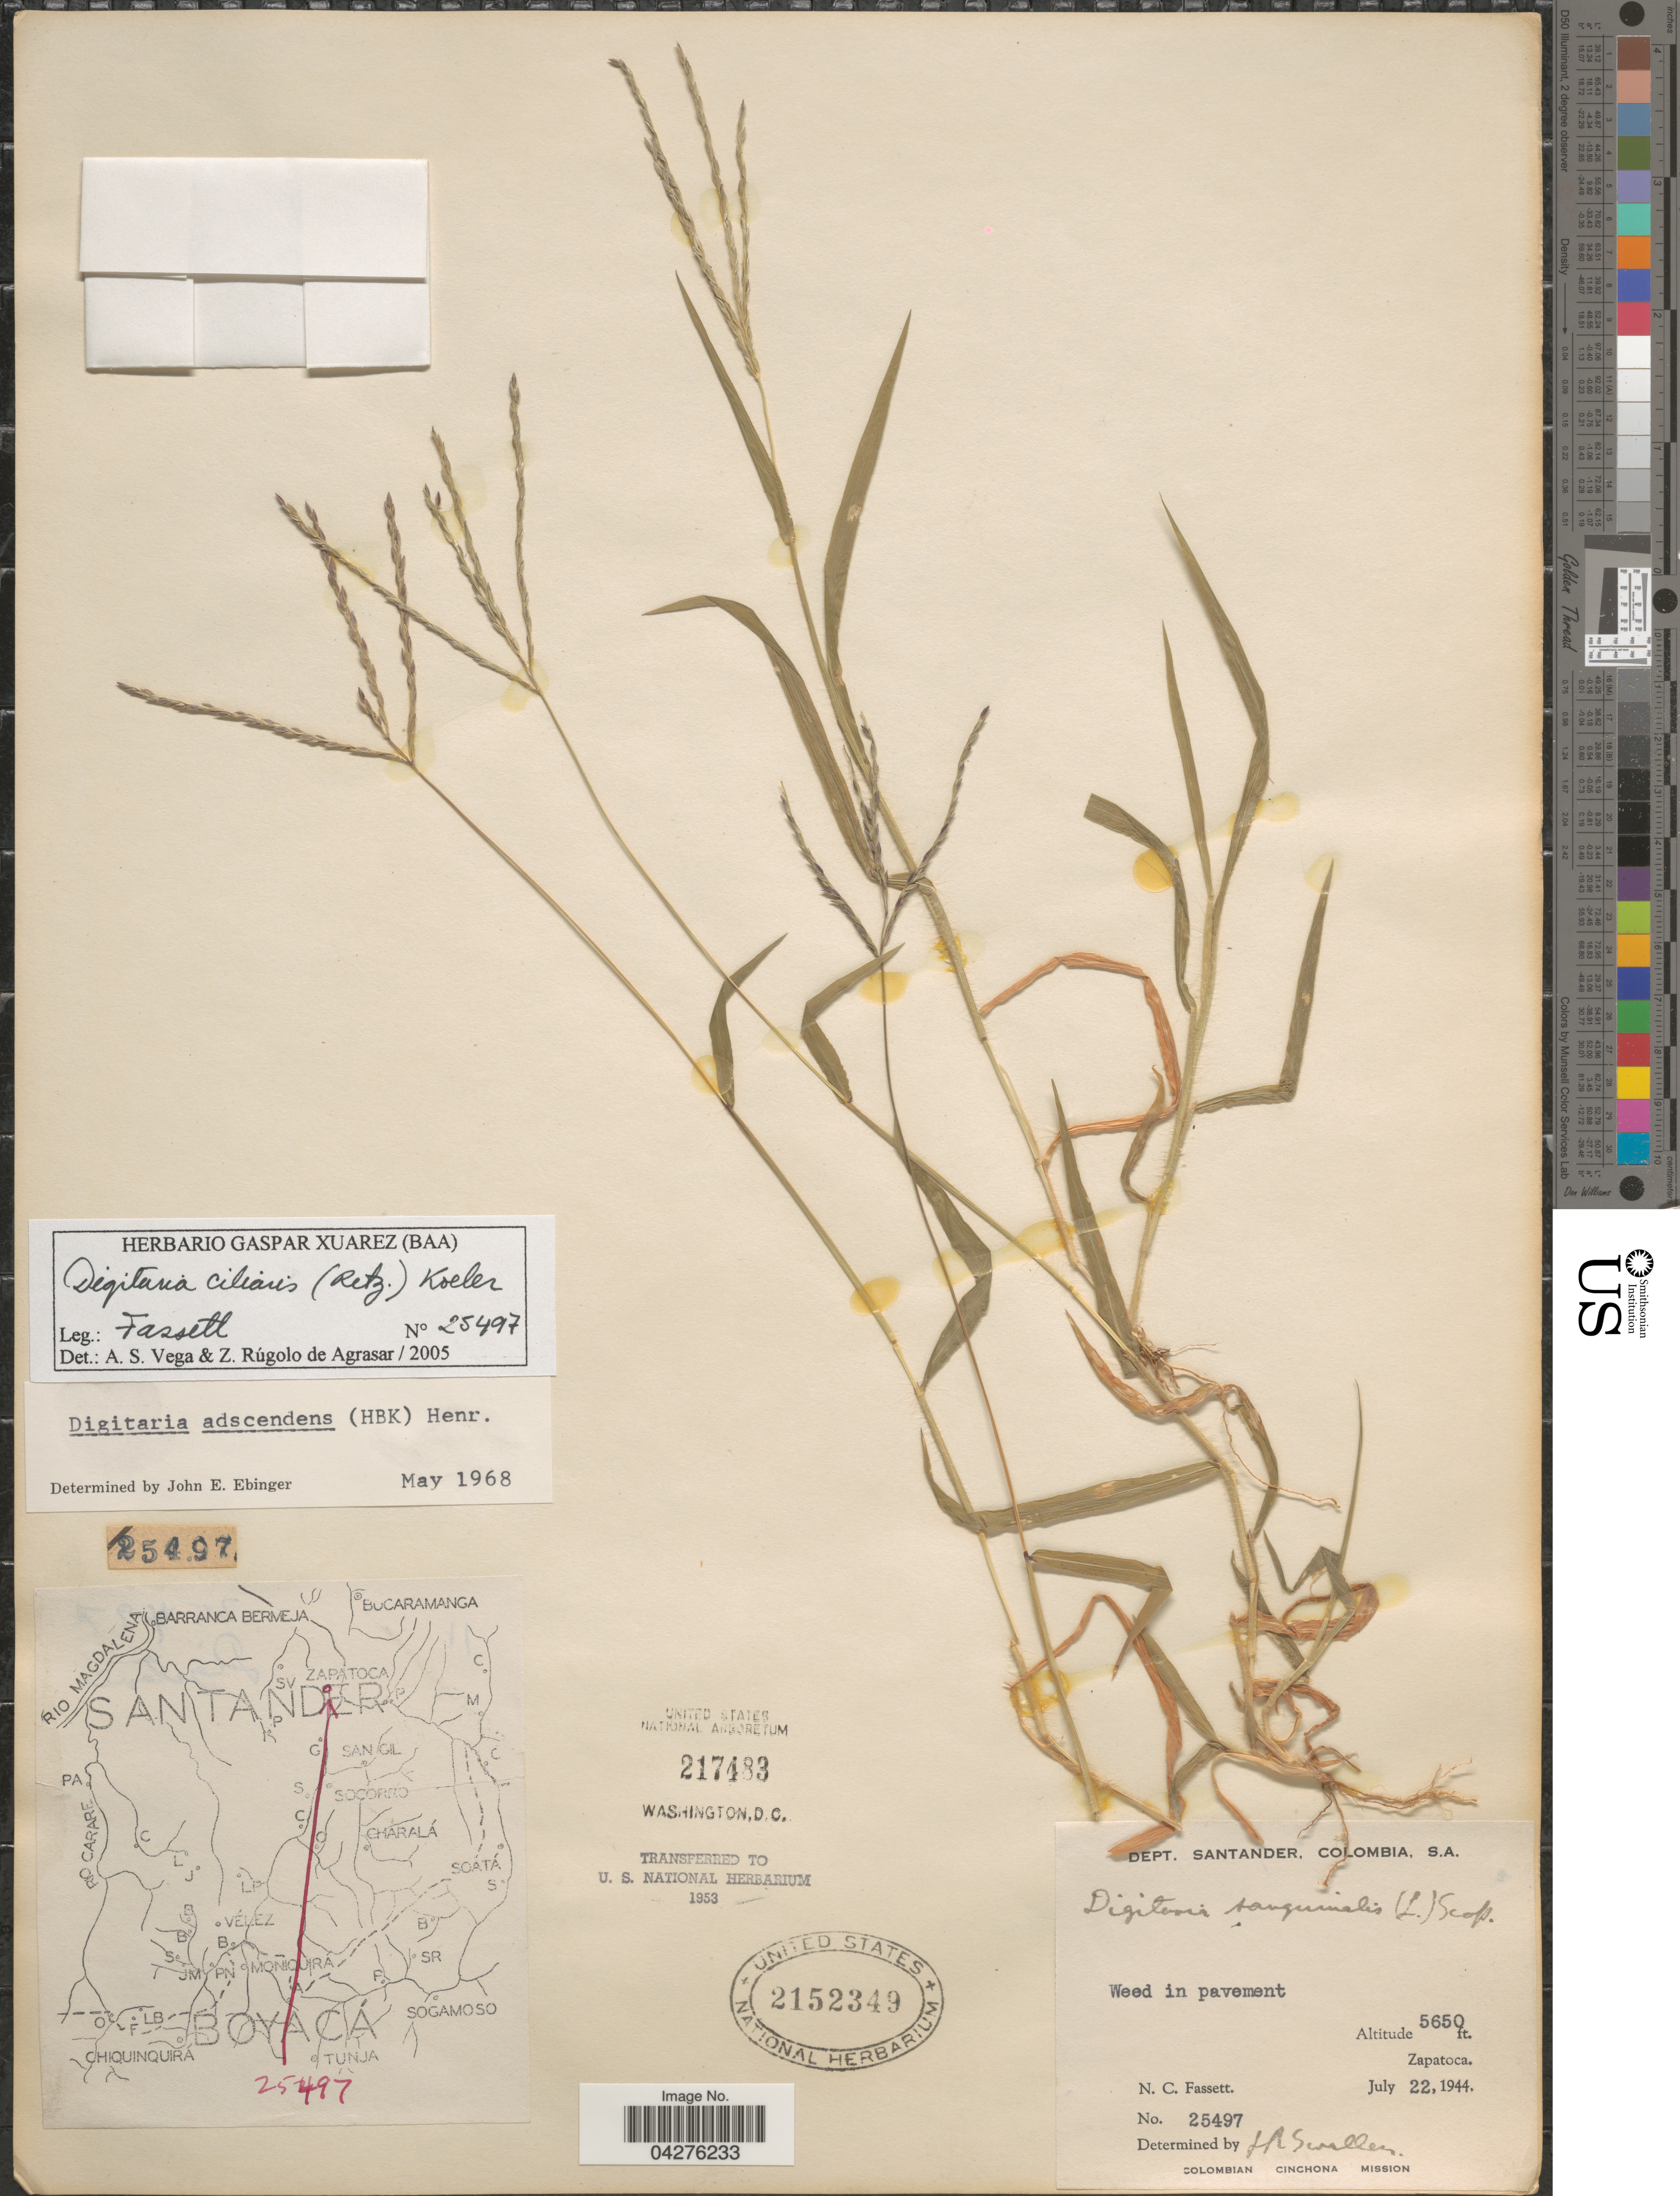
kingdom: Plantae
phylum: Tracheophyta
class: Liliopsida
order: Poales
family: Poaceae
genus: Digitaria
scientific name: Digitaria ciliaris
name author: (Retz.) Koeler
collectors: N. C. Fassett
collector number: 25497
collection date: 1944-07-22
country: Colombia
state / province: Santander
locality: Dept. Santander. Zapatoca. Colombian Cinchona Mission.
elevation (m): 1722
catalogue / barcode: US 2152349